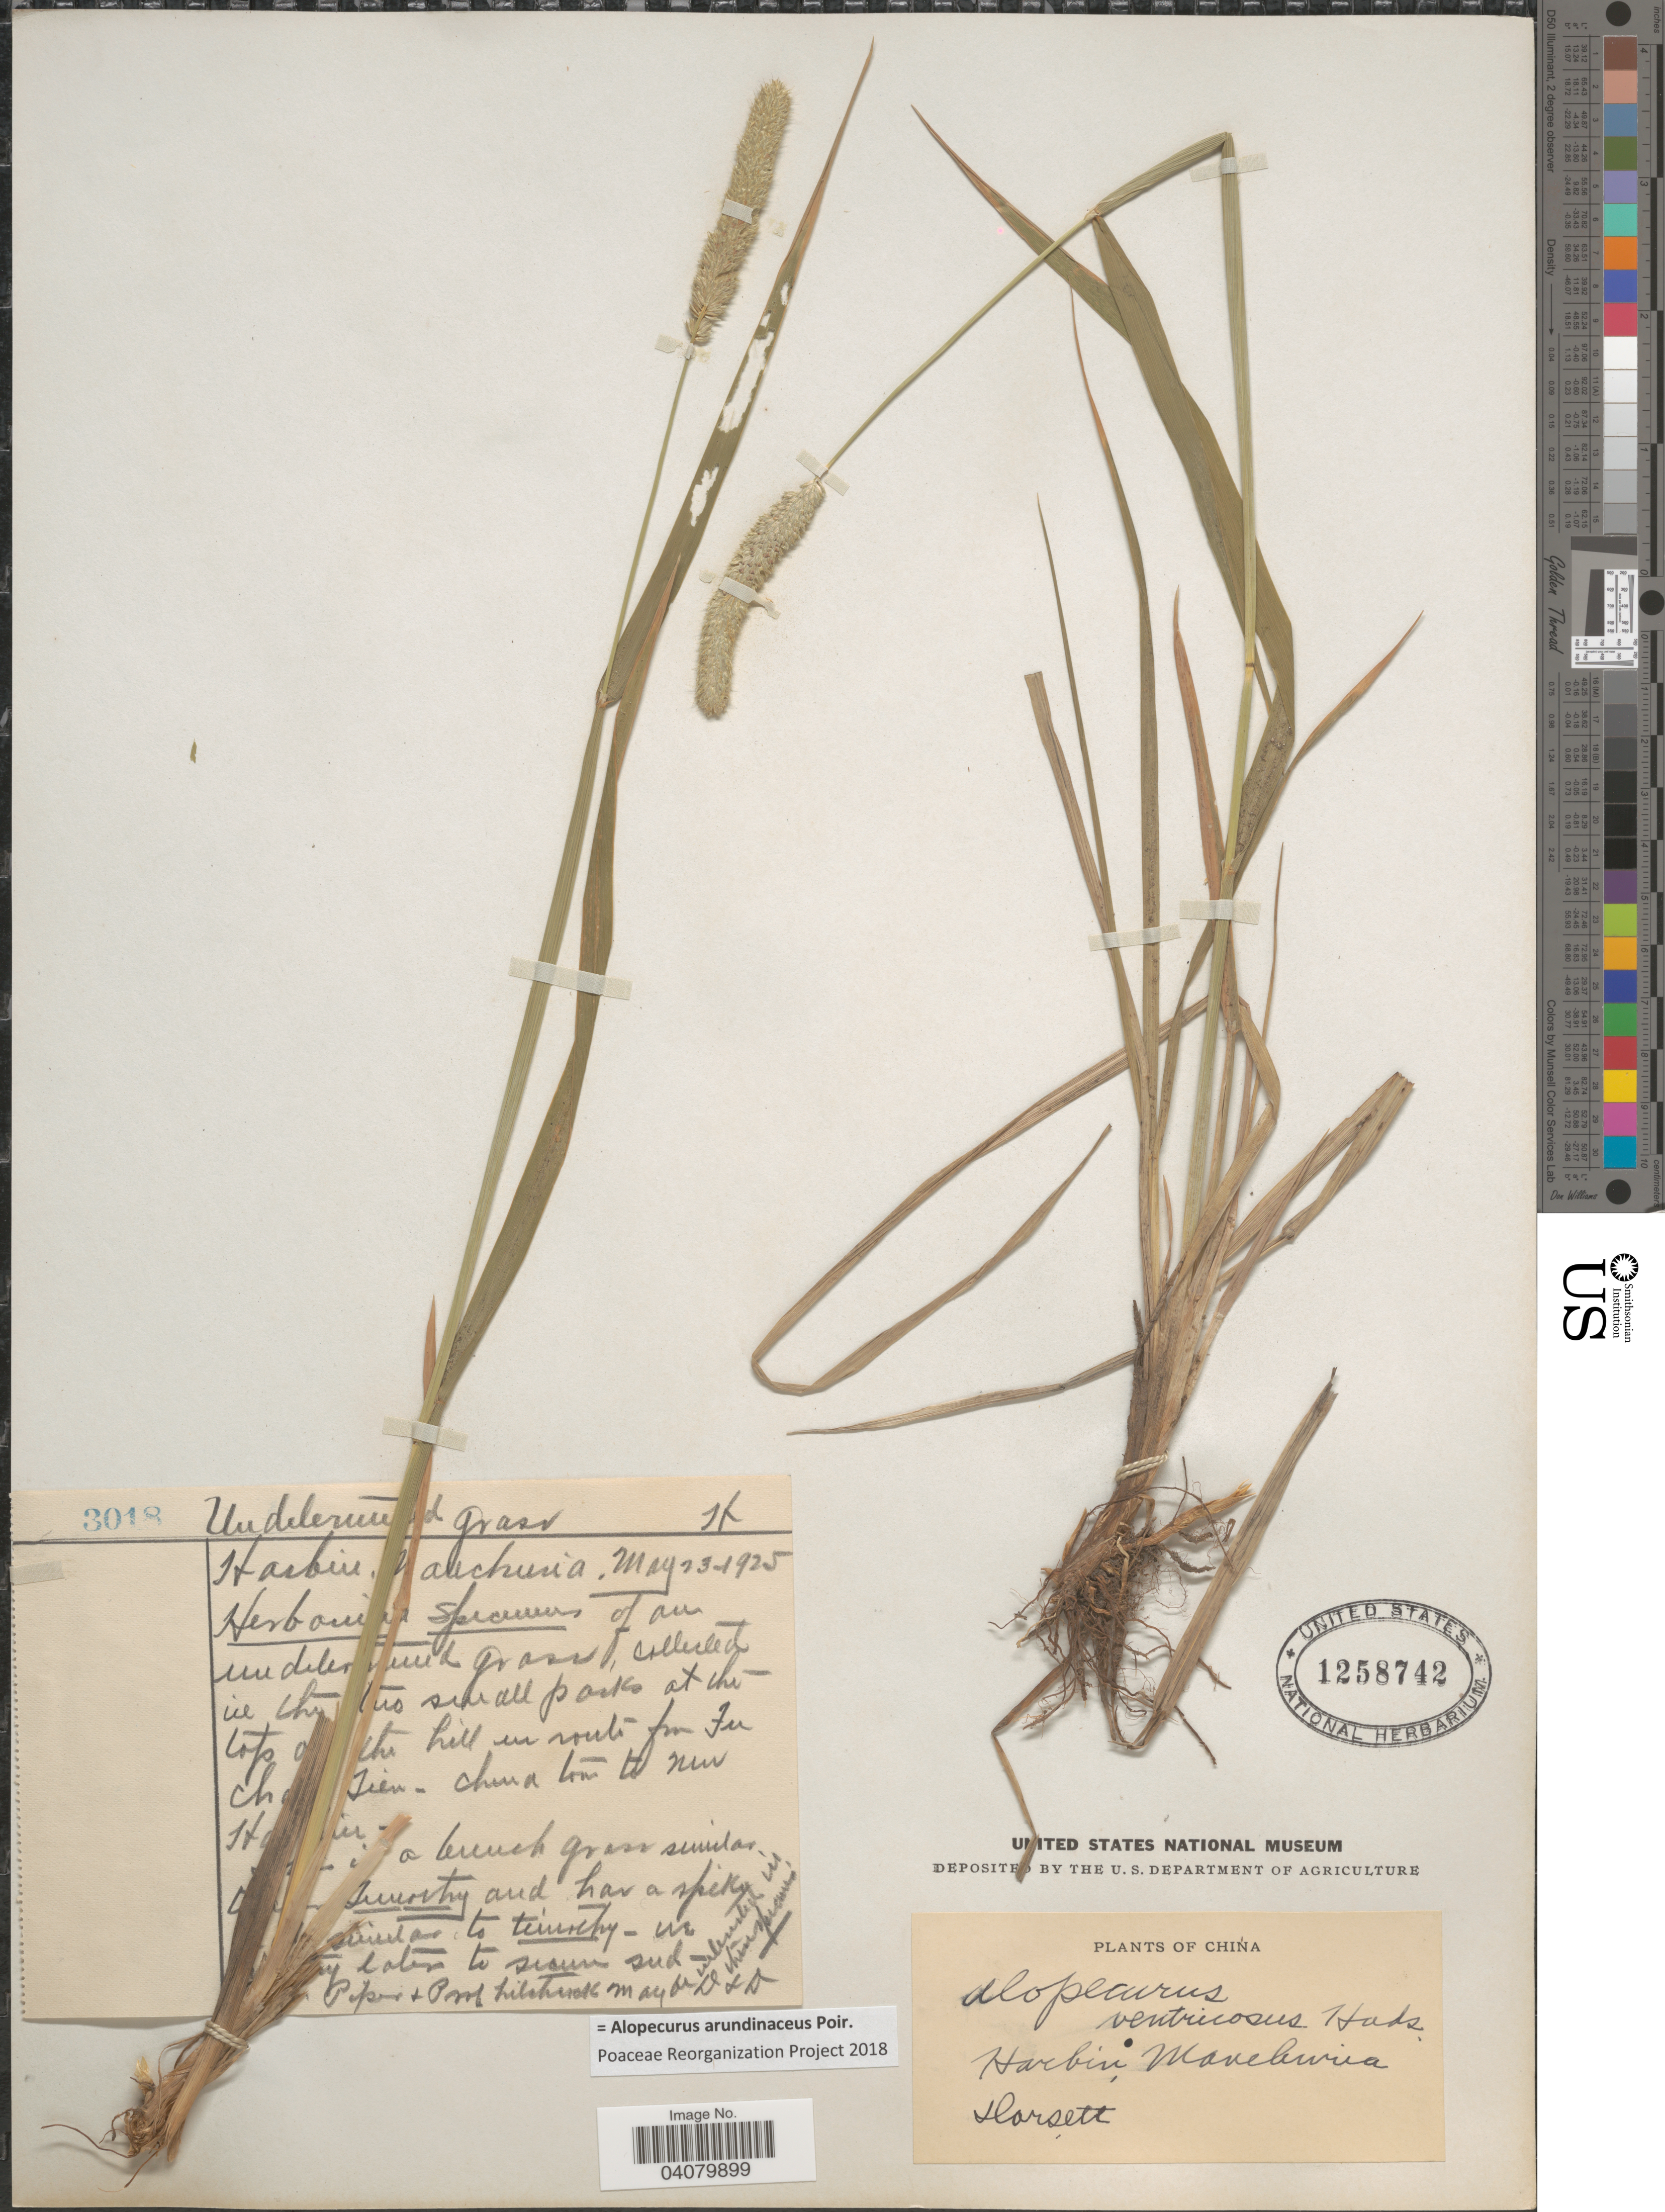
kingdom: Plantae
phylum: Tracheophyta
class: Liliopsida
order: Poales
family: Poaceae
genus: Alopecurus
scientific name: Alopecurus arundinaceus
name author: Poir.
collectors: -- Dorsett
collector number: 3018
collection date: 1925-05-23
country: China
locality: Harbin, Manchuria.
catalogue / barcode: US 1258742